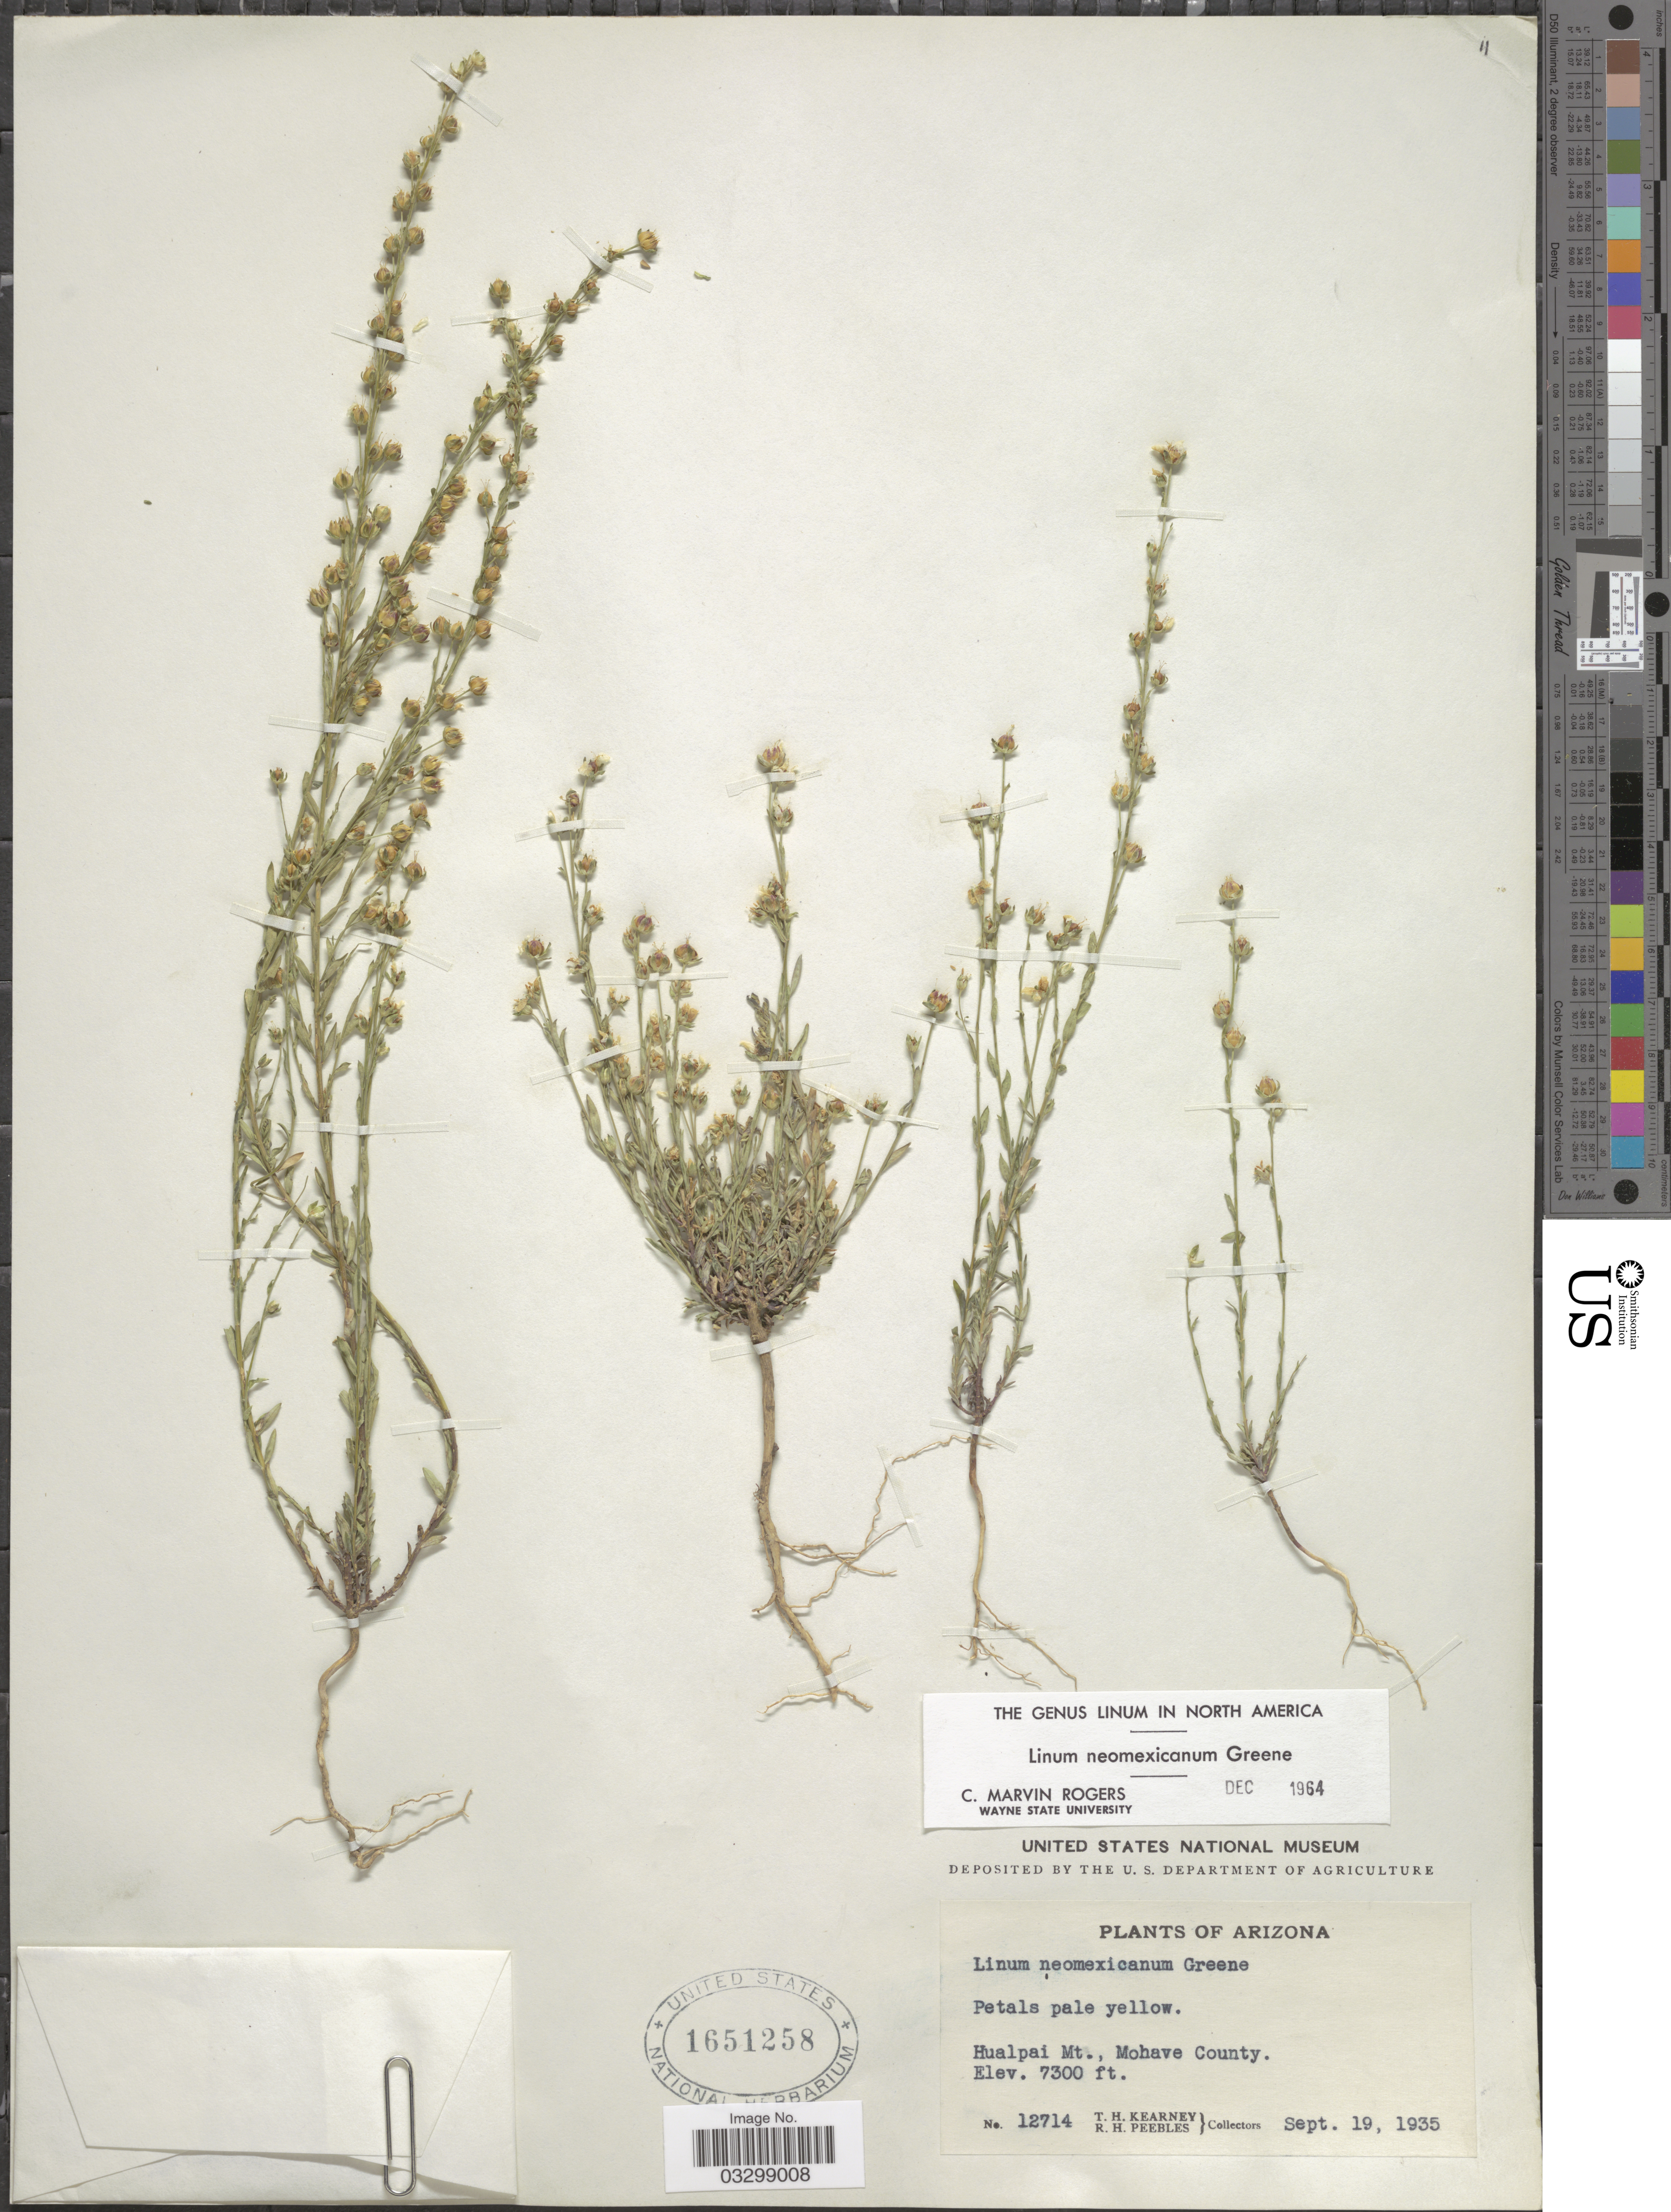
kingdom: Plantae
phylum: Tracheophyta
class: Magnoliopsida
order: Malpighiales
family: Linaceae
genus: Linum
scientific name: Linum neomexicanum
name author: Greene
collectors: T. H. Kearney & R. H. Peebles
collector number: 12714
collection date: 1935-09-19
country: United States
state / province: Arizona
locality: Hualpai Mt., Mohave County.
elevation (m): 2225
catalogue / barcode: US 1651258